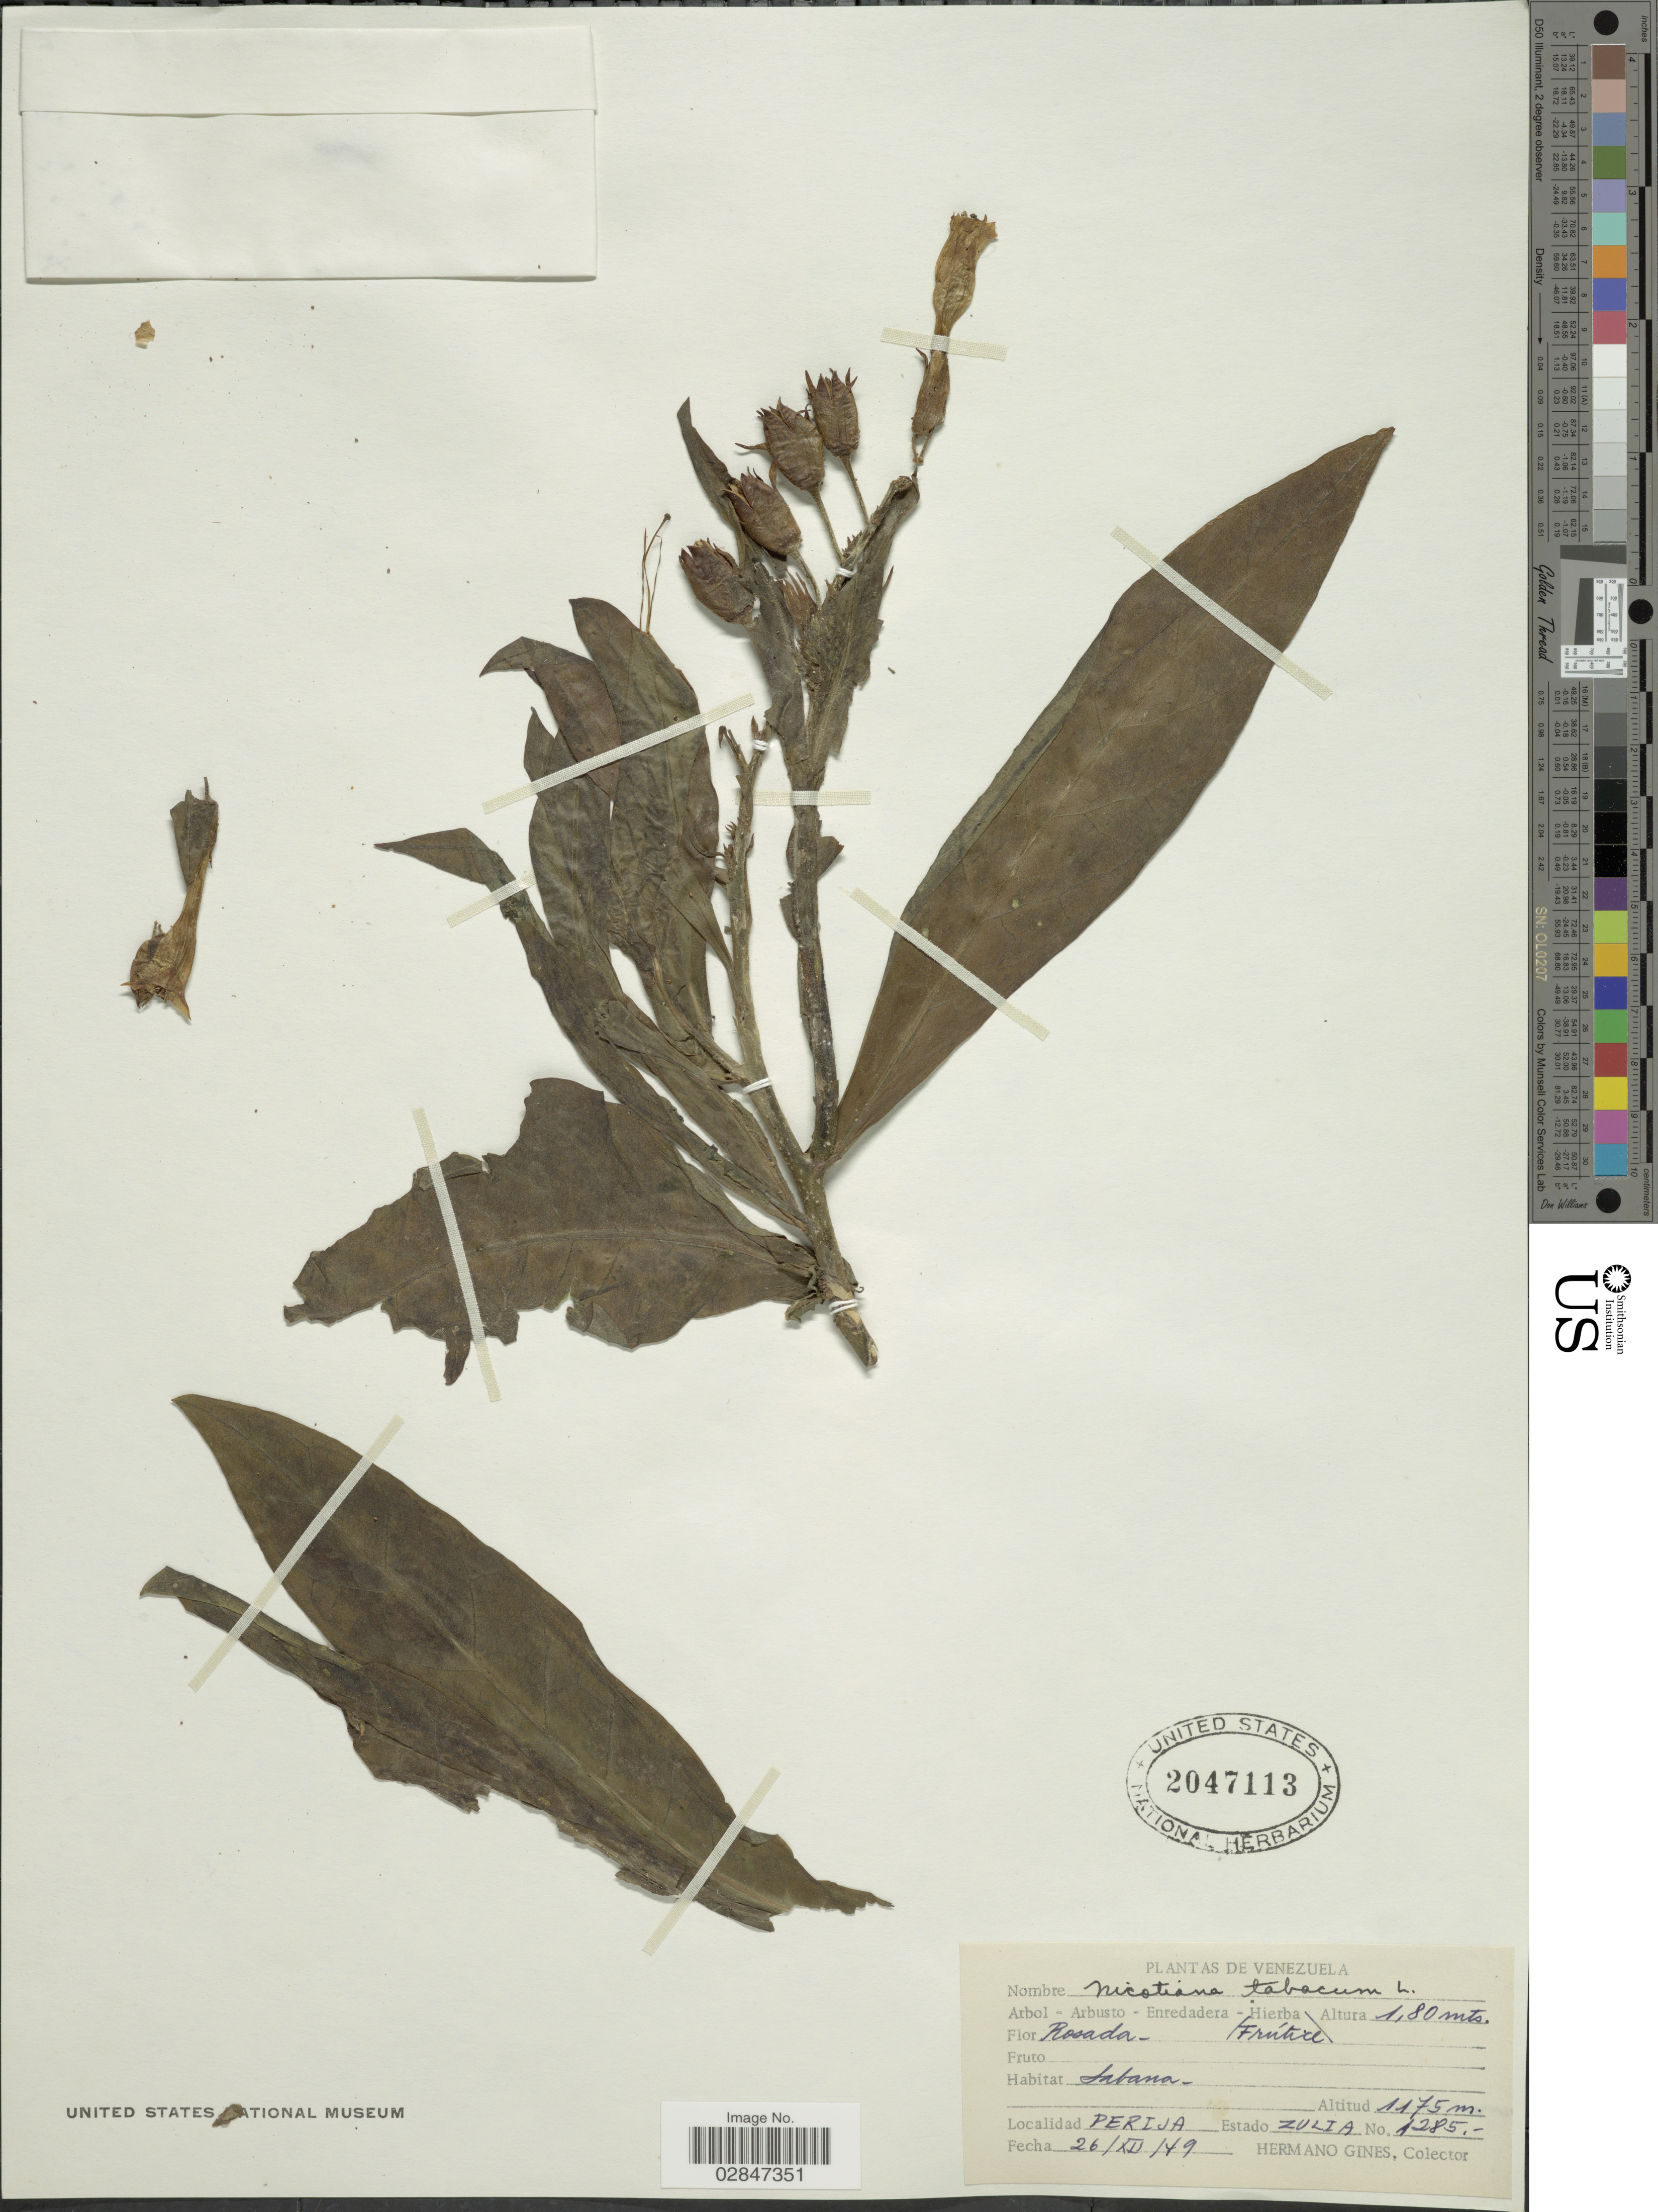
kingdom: Plantae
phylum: Tracheophyta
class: Magnoliopsida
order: Solanales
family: Solanaceae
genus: Nicotiana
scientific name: Nicotiana tabacum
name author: L.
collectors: Bro. Gines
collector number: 1285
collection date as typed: Transcribed d/m/y: 26/12/49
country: Venezuela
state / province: Zulia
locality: Perija, Estado Zulia.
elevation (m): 1175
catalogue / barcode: US 2047113